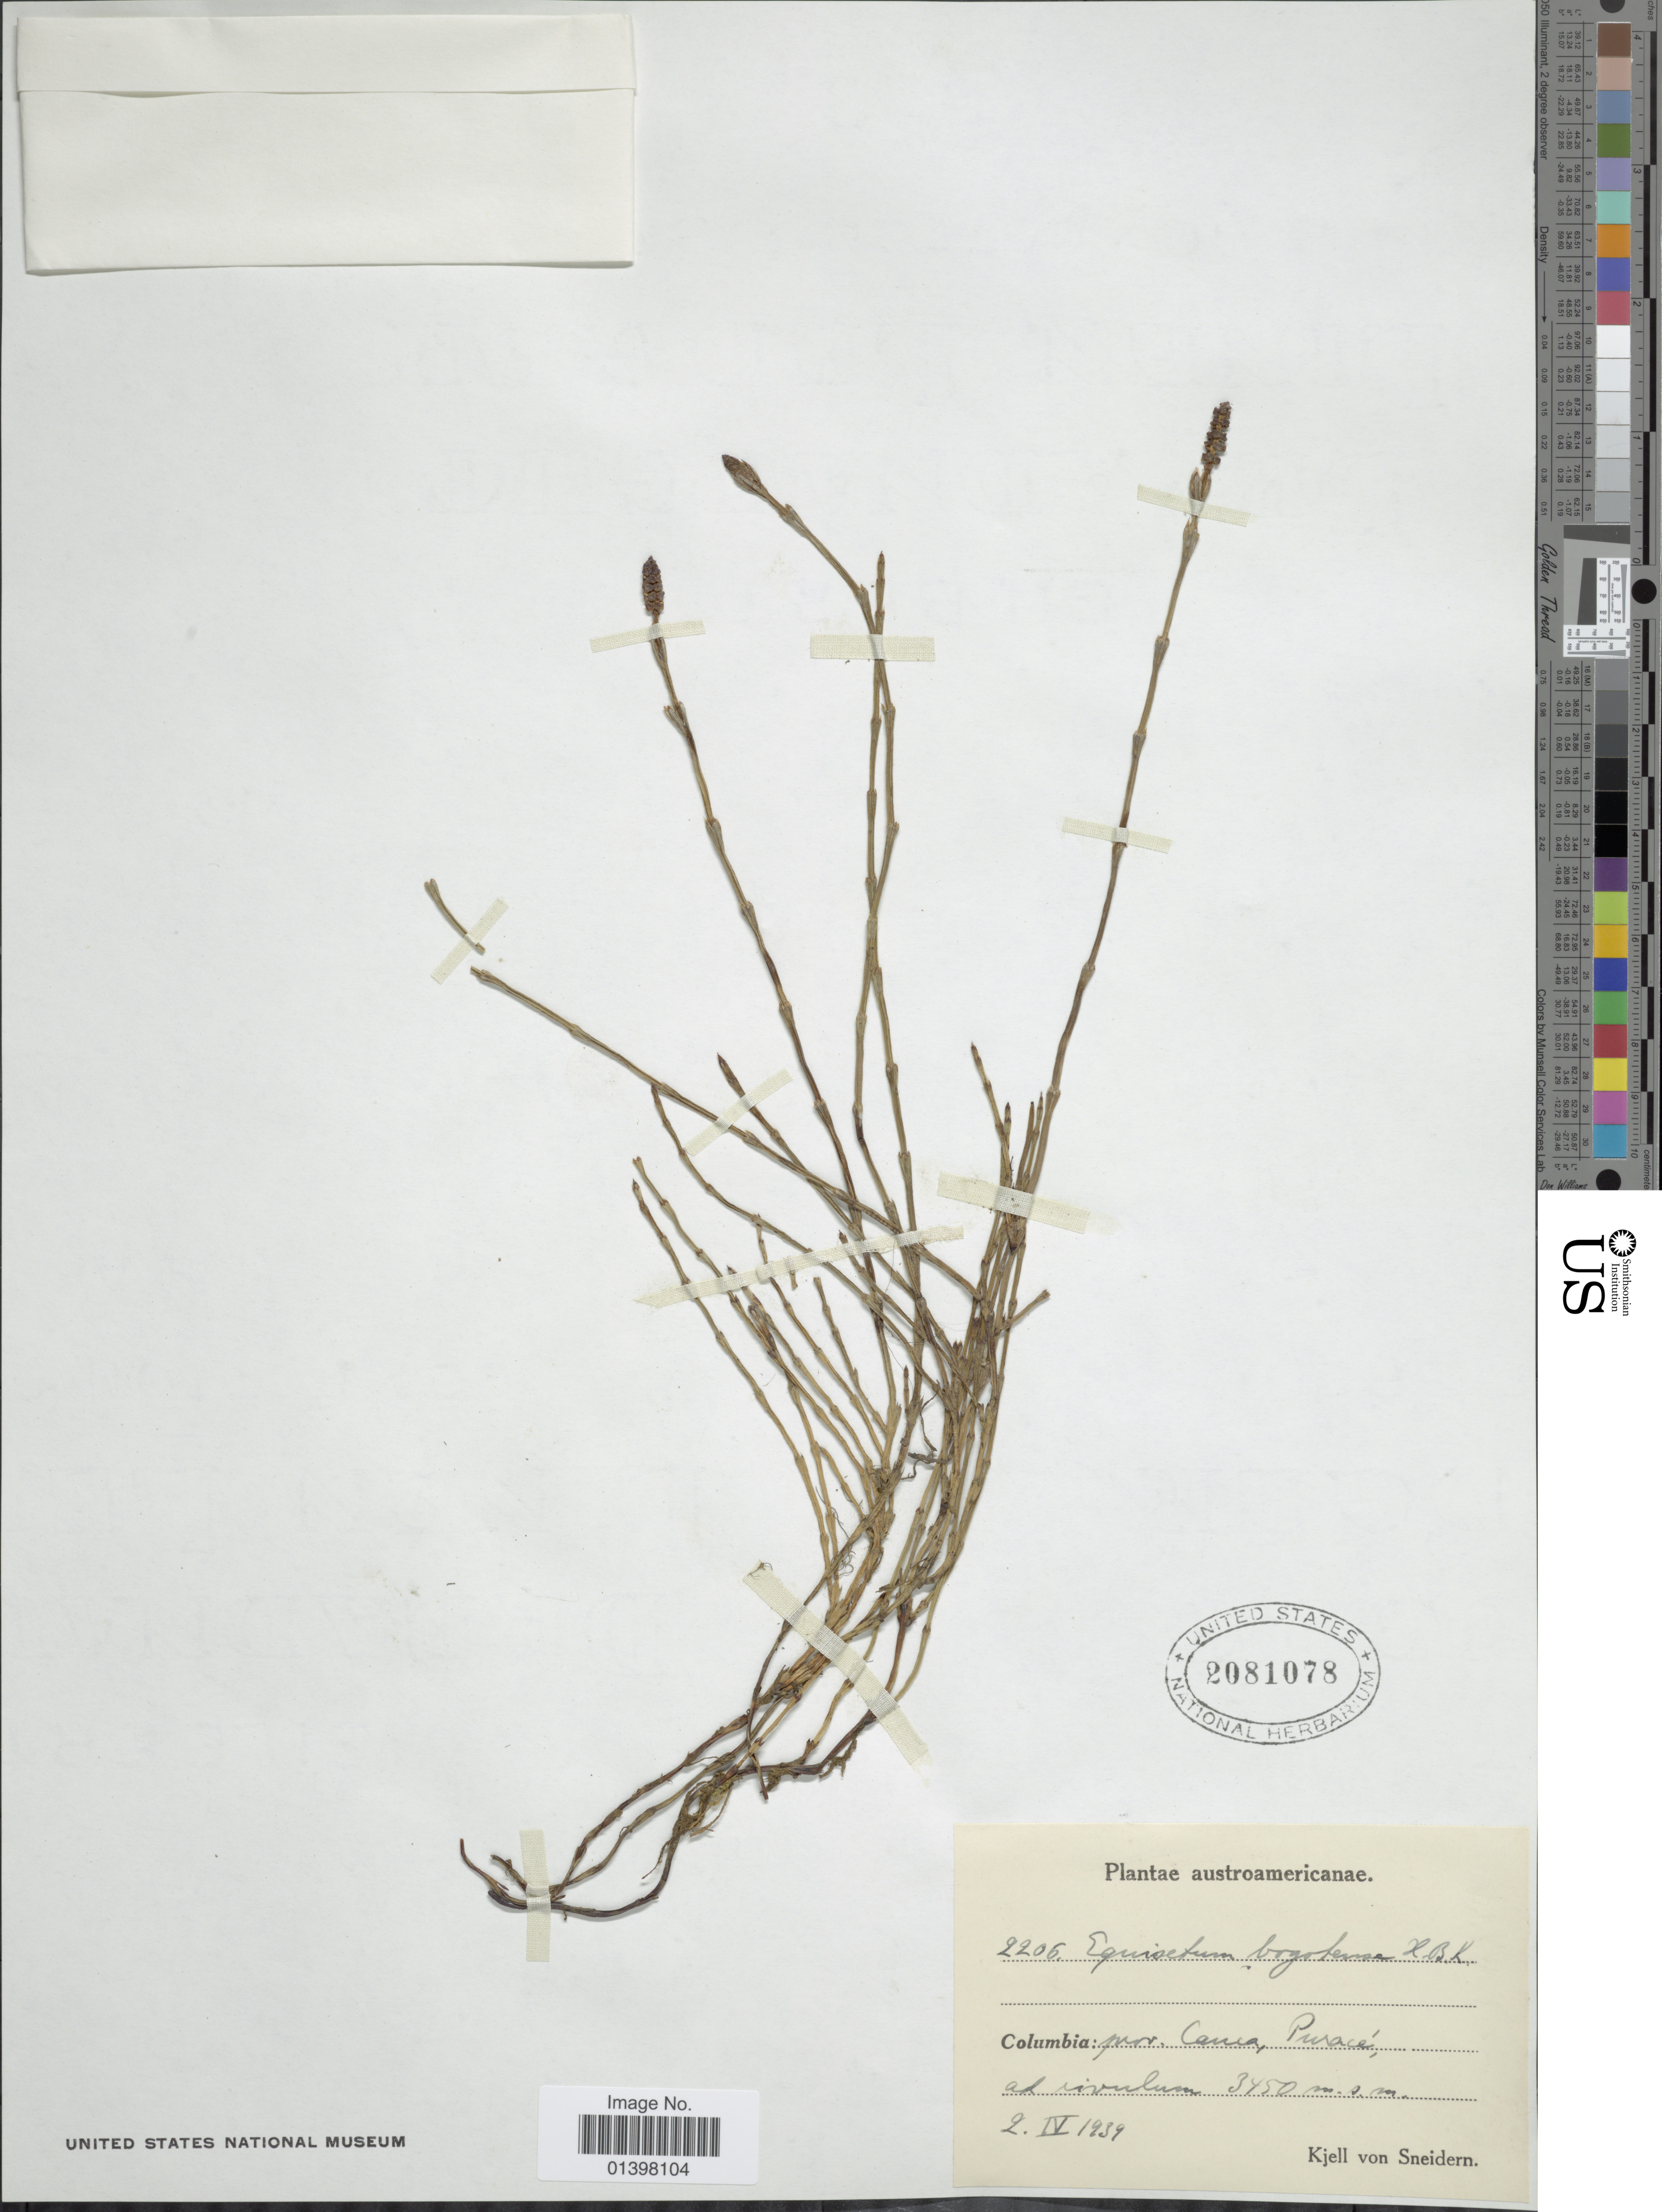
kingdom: Plantae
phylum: Tracheophyta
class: Polypodiopsida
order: Equisetales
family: Equisetaceae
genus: Equisetum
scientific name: Equisetum bogotense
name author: Kunth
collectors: K. von Sneidern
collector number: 2206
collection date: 1939-04-02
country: Colombia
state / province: Cauca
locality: Puracé ad rivulum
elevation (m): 3450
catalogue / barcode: US 2081078